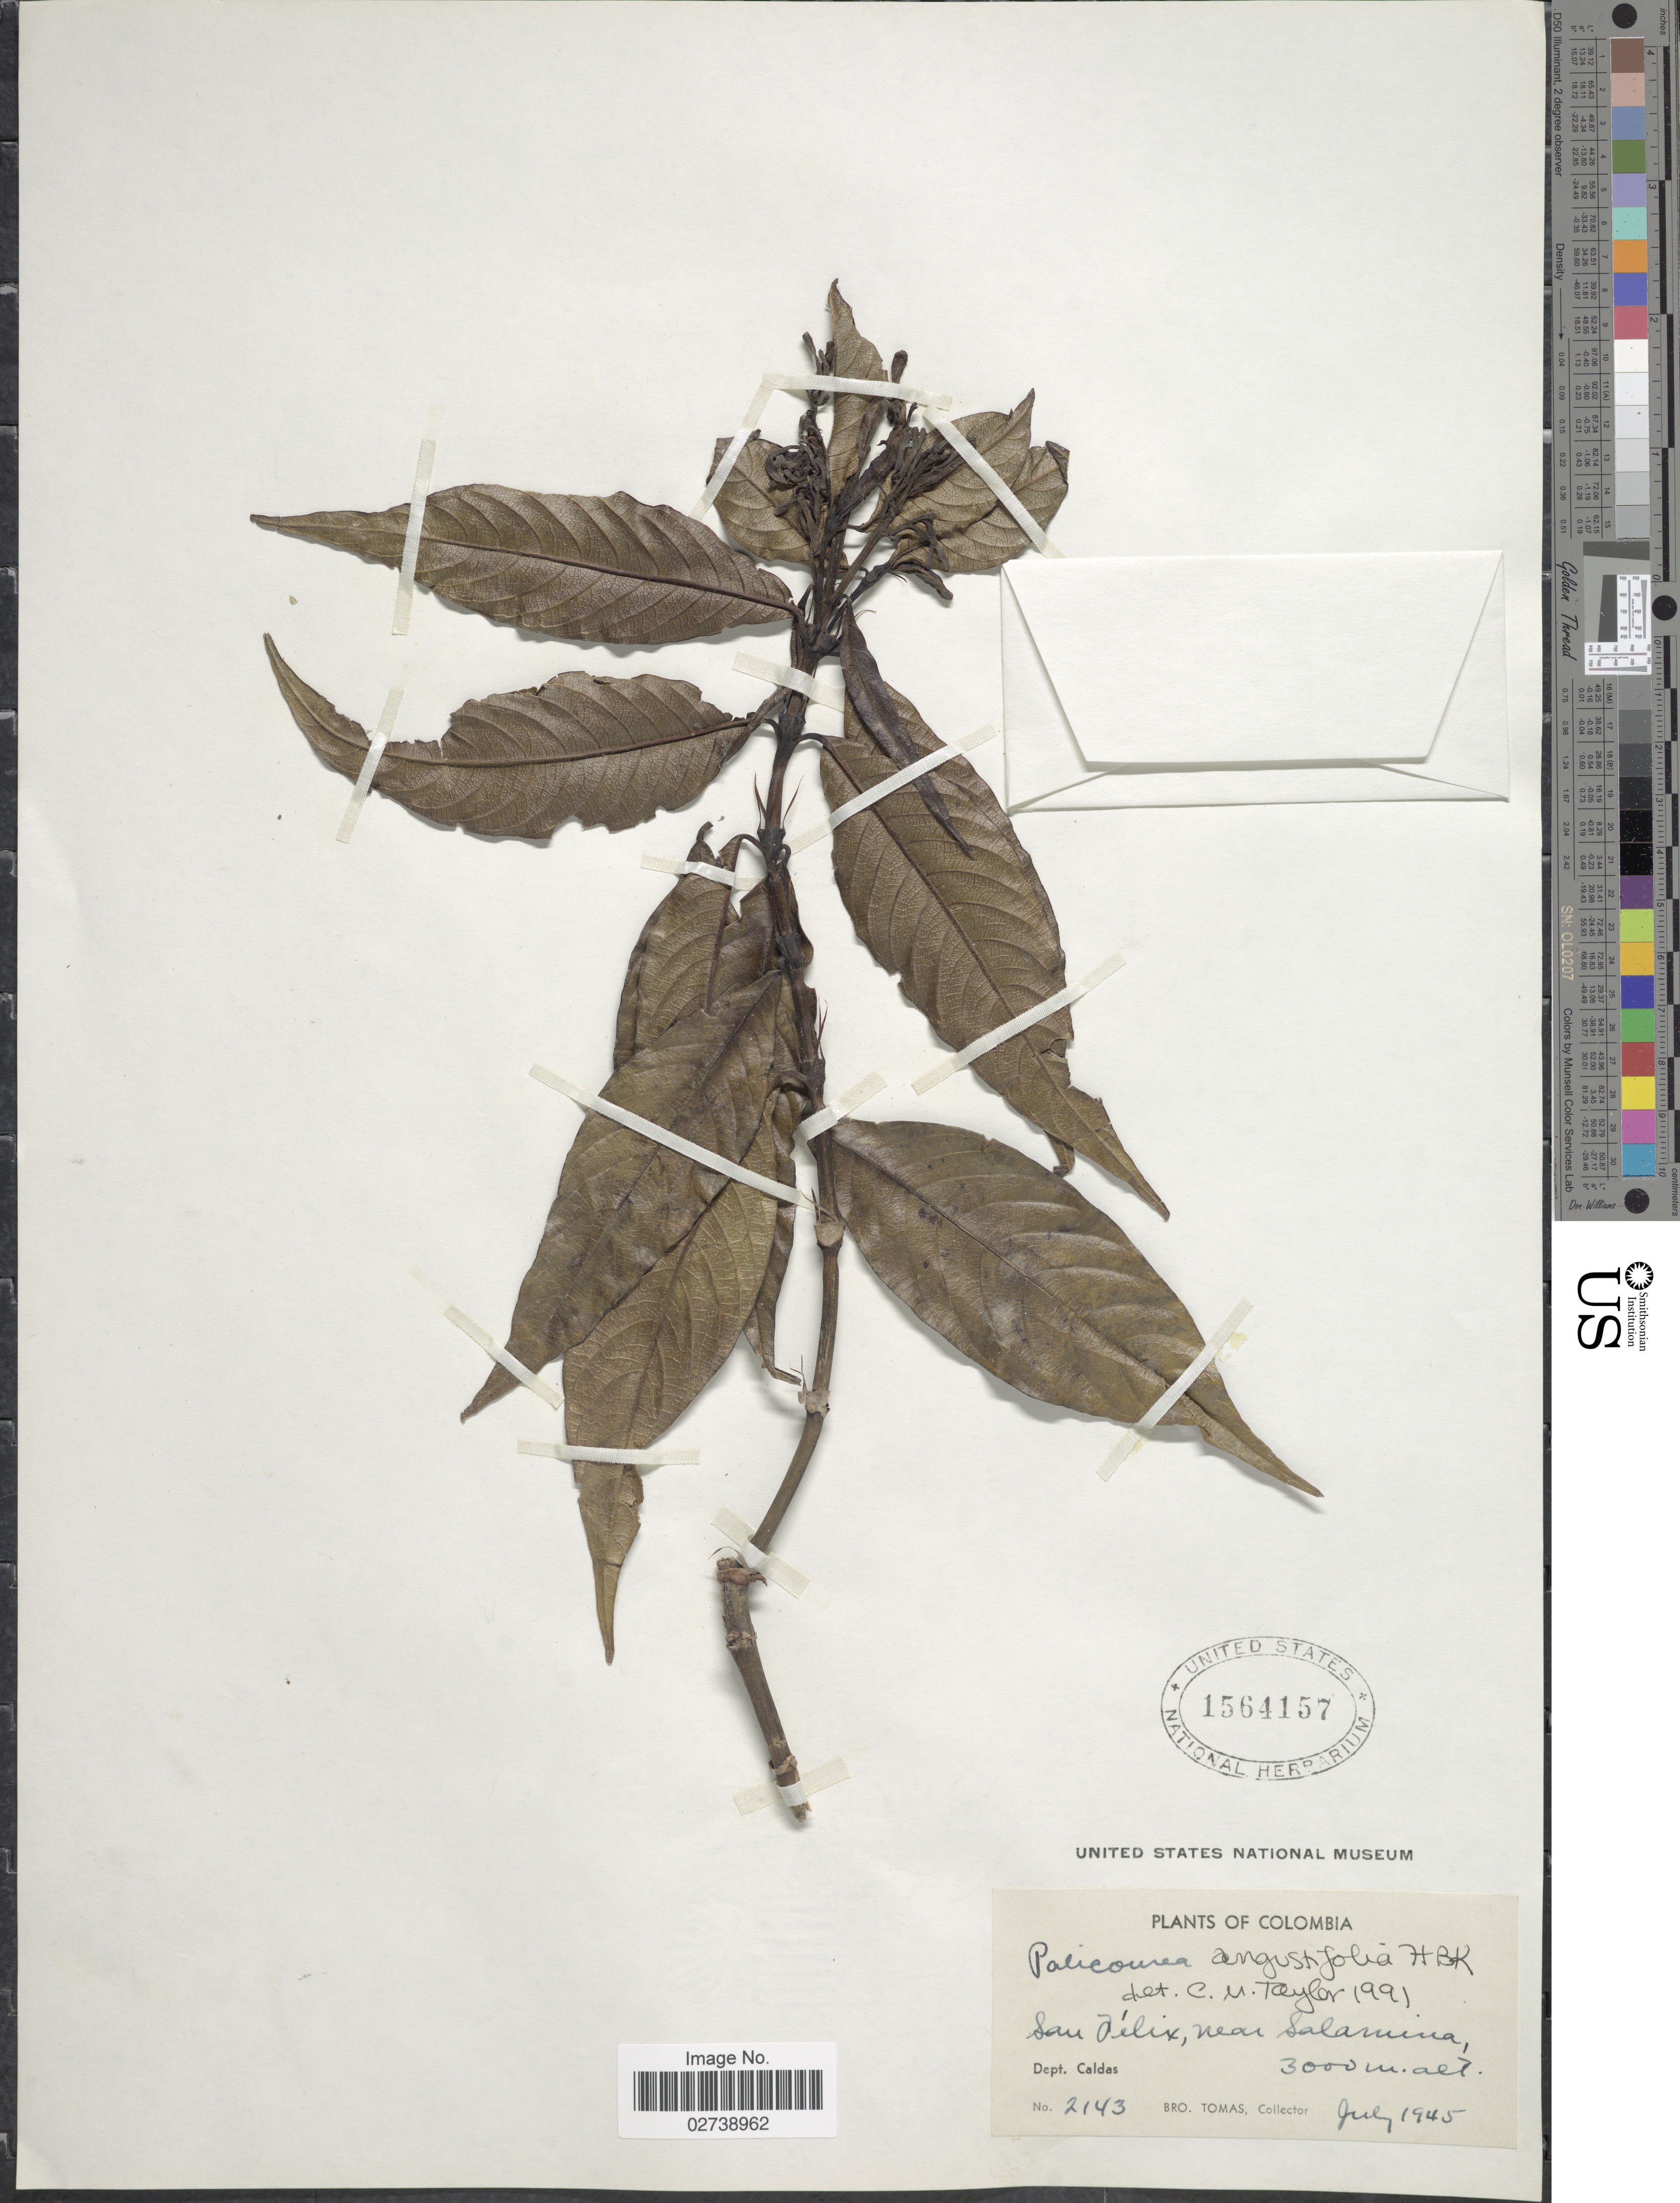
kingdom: Plantae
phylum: Tracheophyta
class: Magnoliopsida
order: Gentianales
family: Rubiaceae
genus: Palicourea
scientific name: Palicourea angustifolia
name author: Kunth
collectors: B. Tomas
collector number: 2143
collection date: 1945-07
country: Colombia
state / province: Caldas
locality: Dept. Caldas, San Felix, near Salamina.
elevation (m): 3000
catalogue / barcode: US 1564157